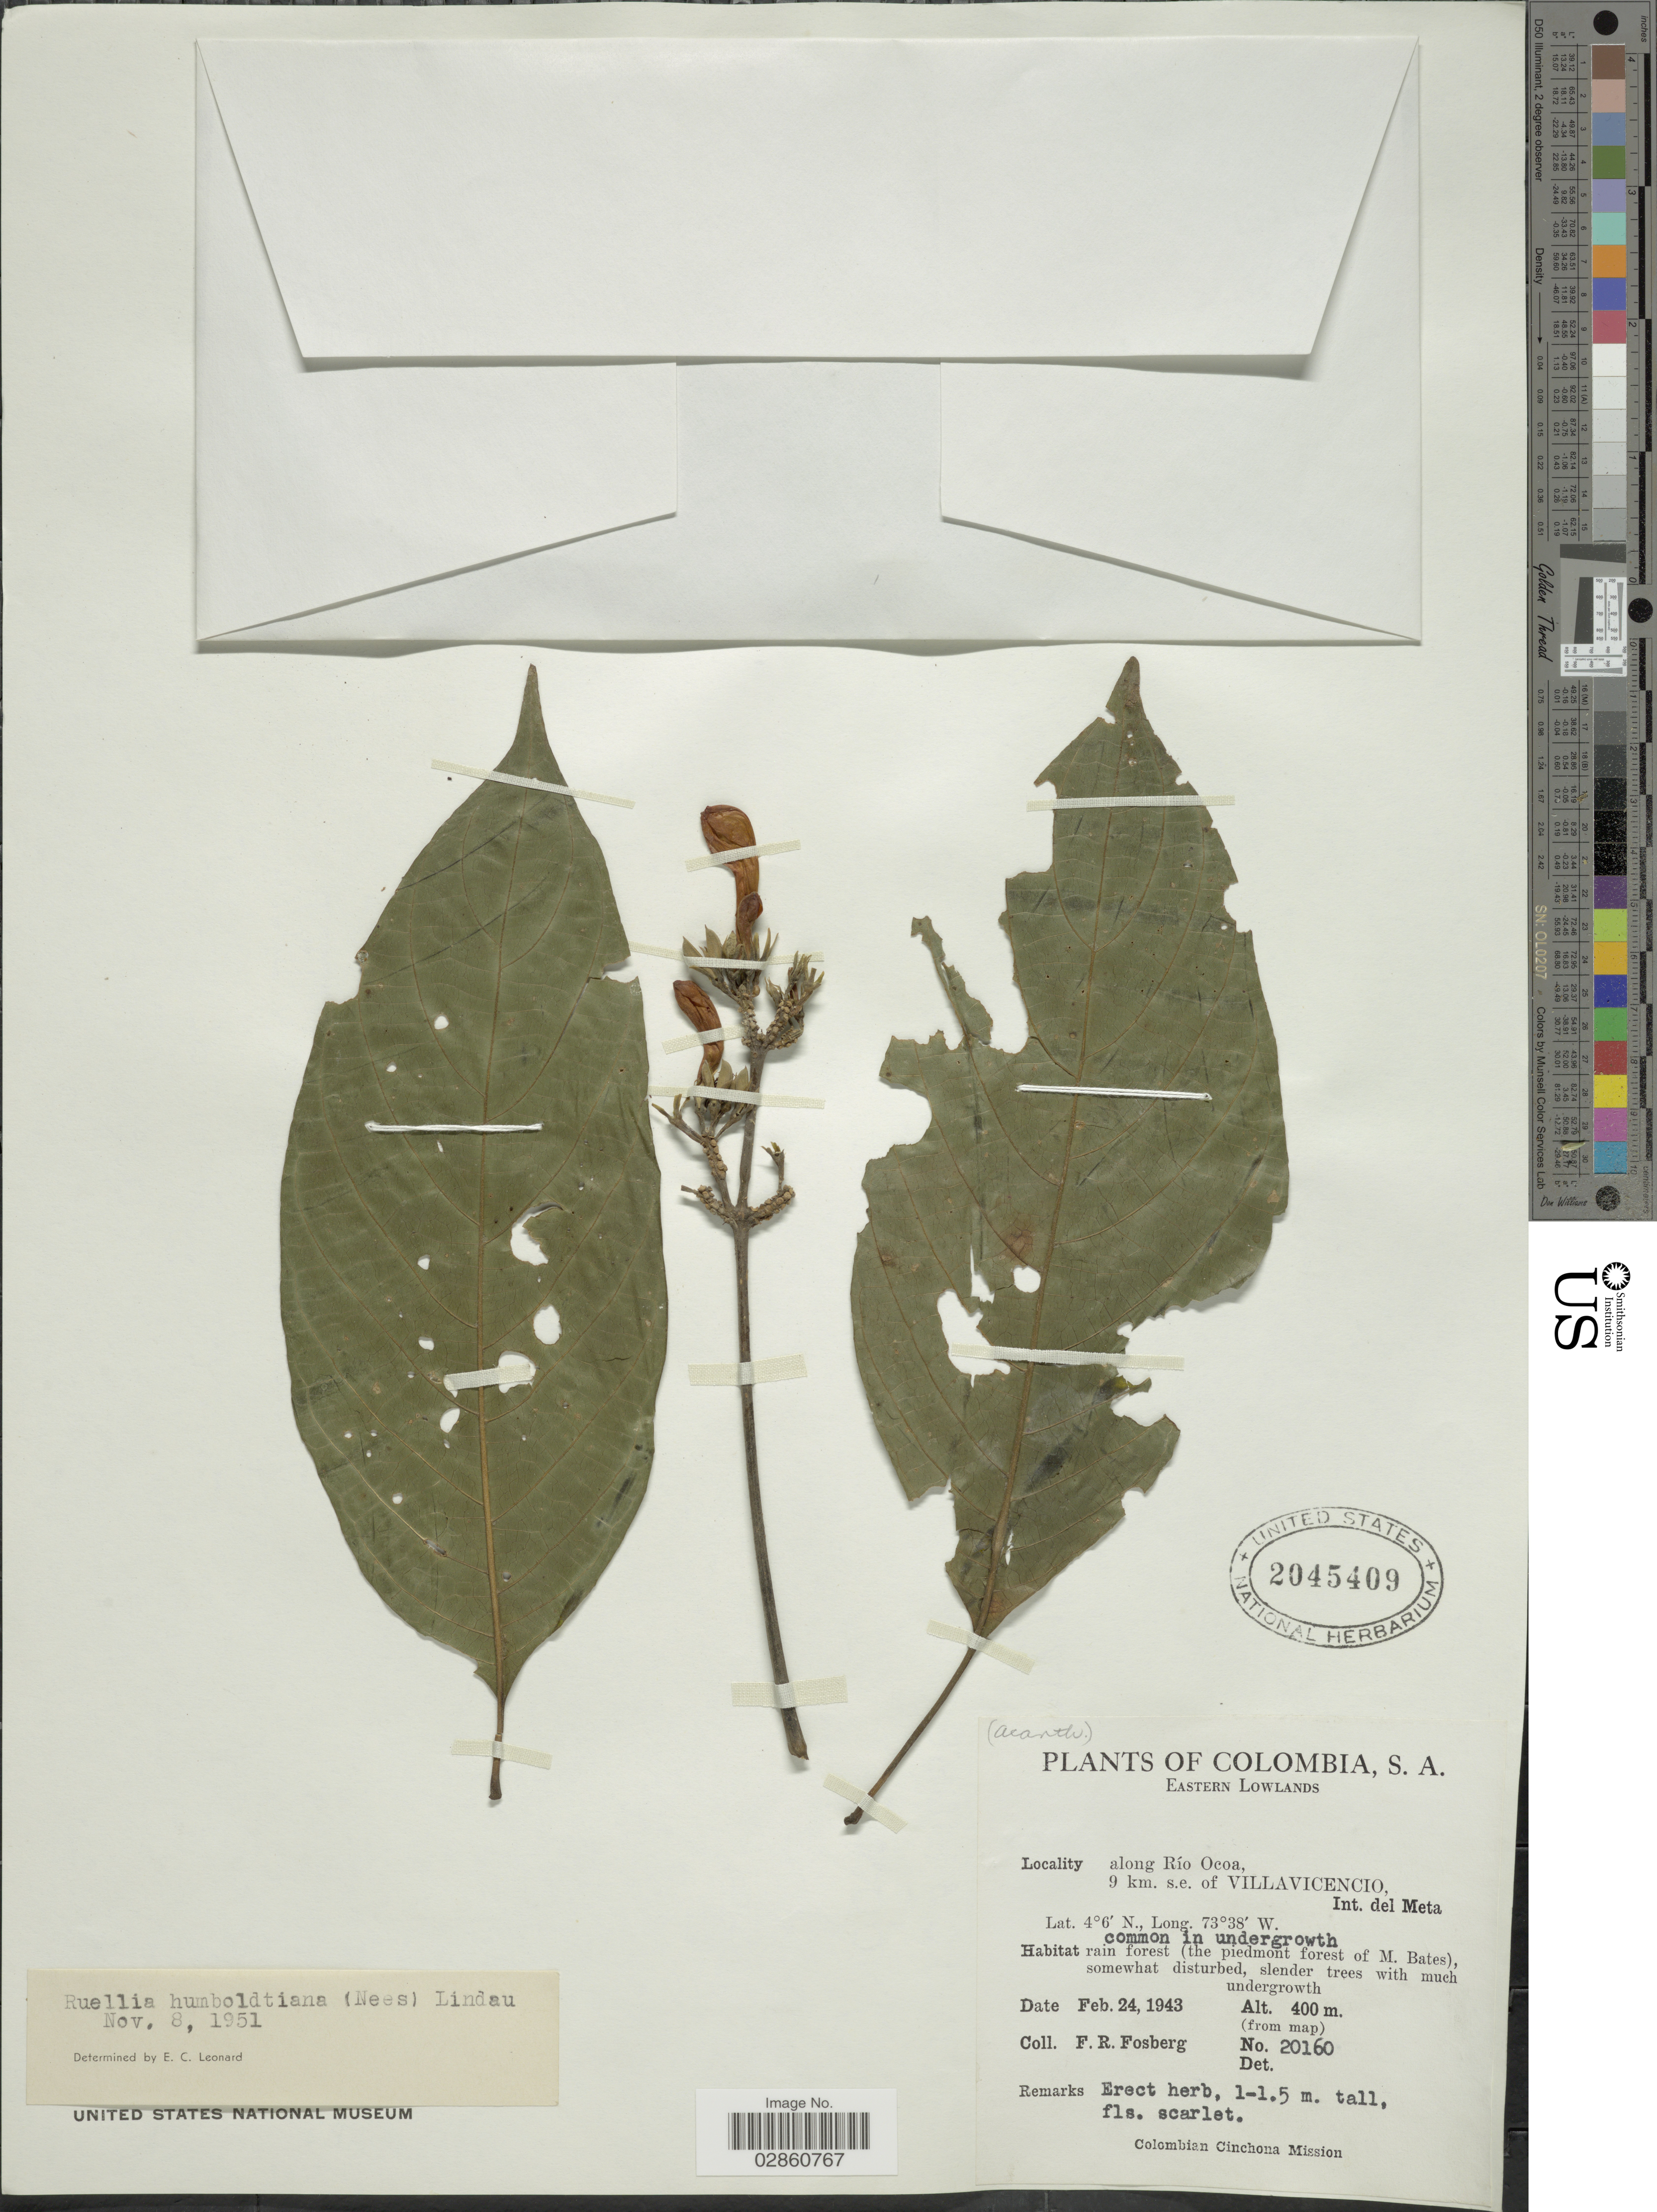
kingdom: Plantae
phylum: Tracheophyta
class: Magnoliopsida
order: Lamiales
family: Acanthaceae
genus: Ruellia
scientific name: Ruellia humboldtiana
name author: (Nees) Lindau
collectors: F. R. Fosberg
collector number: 20160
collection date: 1943-02-24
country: Colombia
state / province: Meta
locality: S.A. Eastern Lowlands. Along Río Ocoa, 9 km. s.e. of Villavicencio, Int. del Meta.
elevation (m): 400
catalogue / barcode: US 2045409